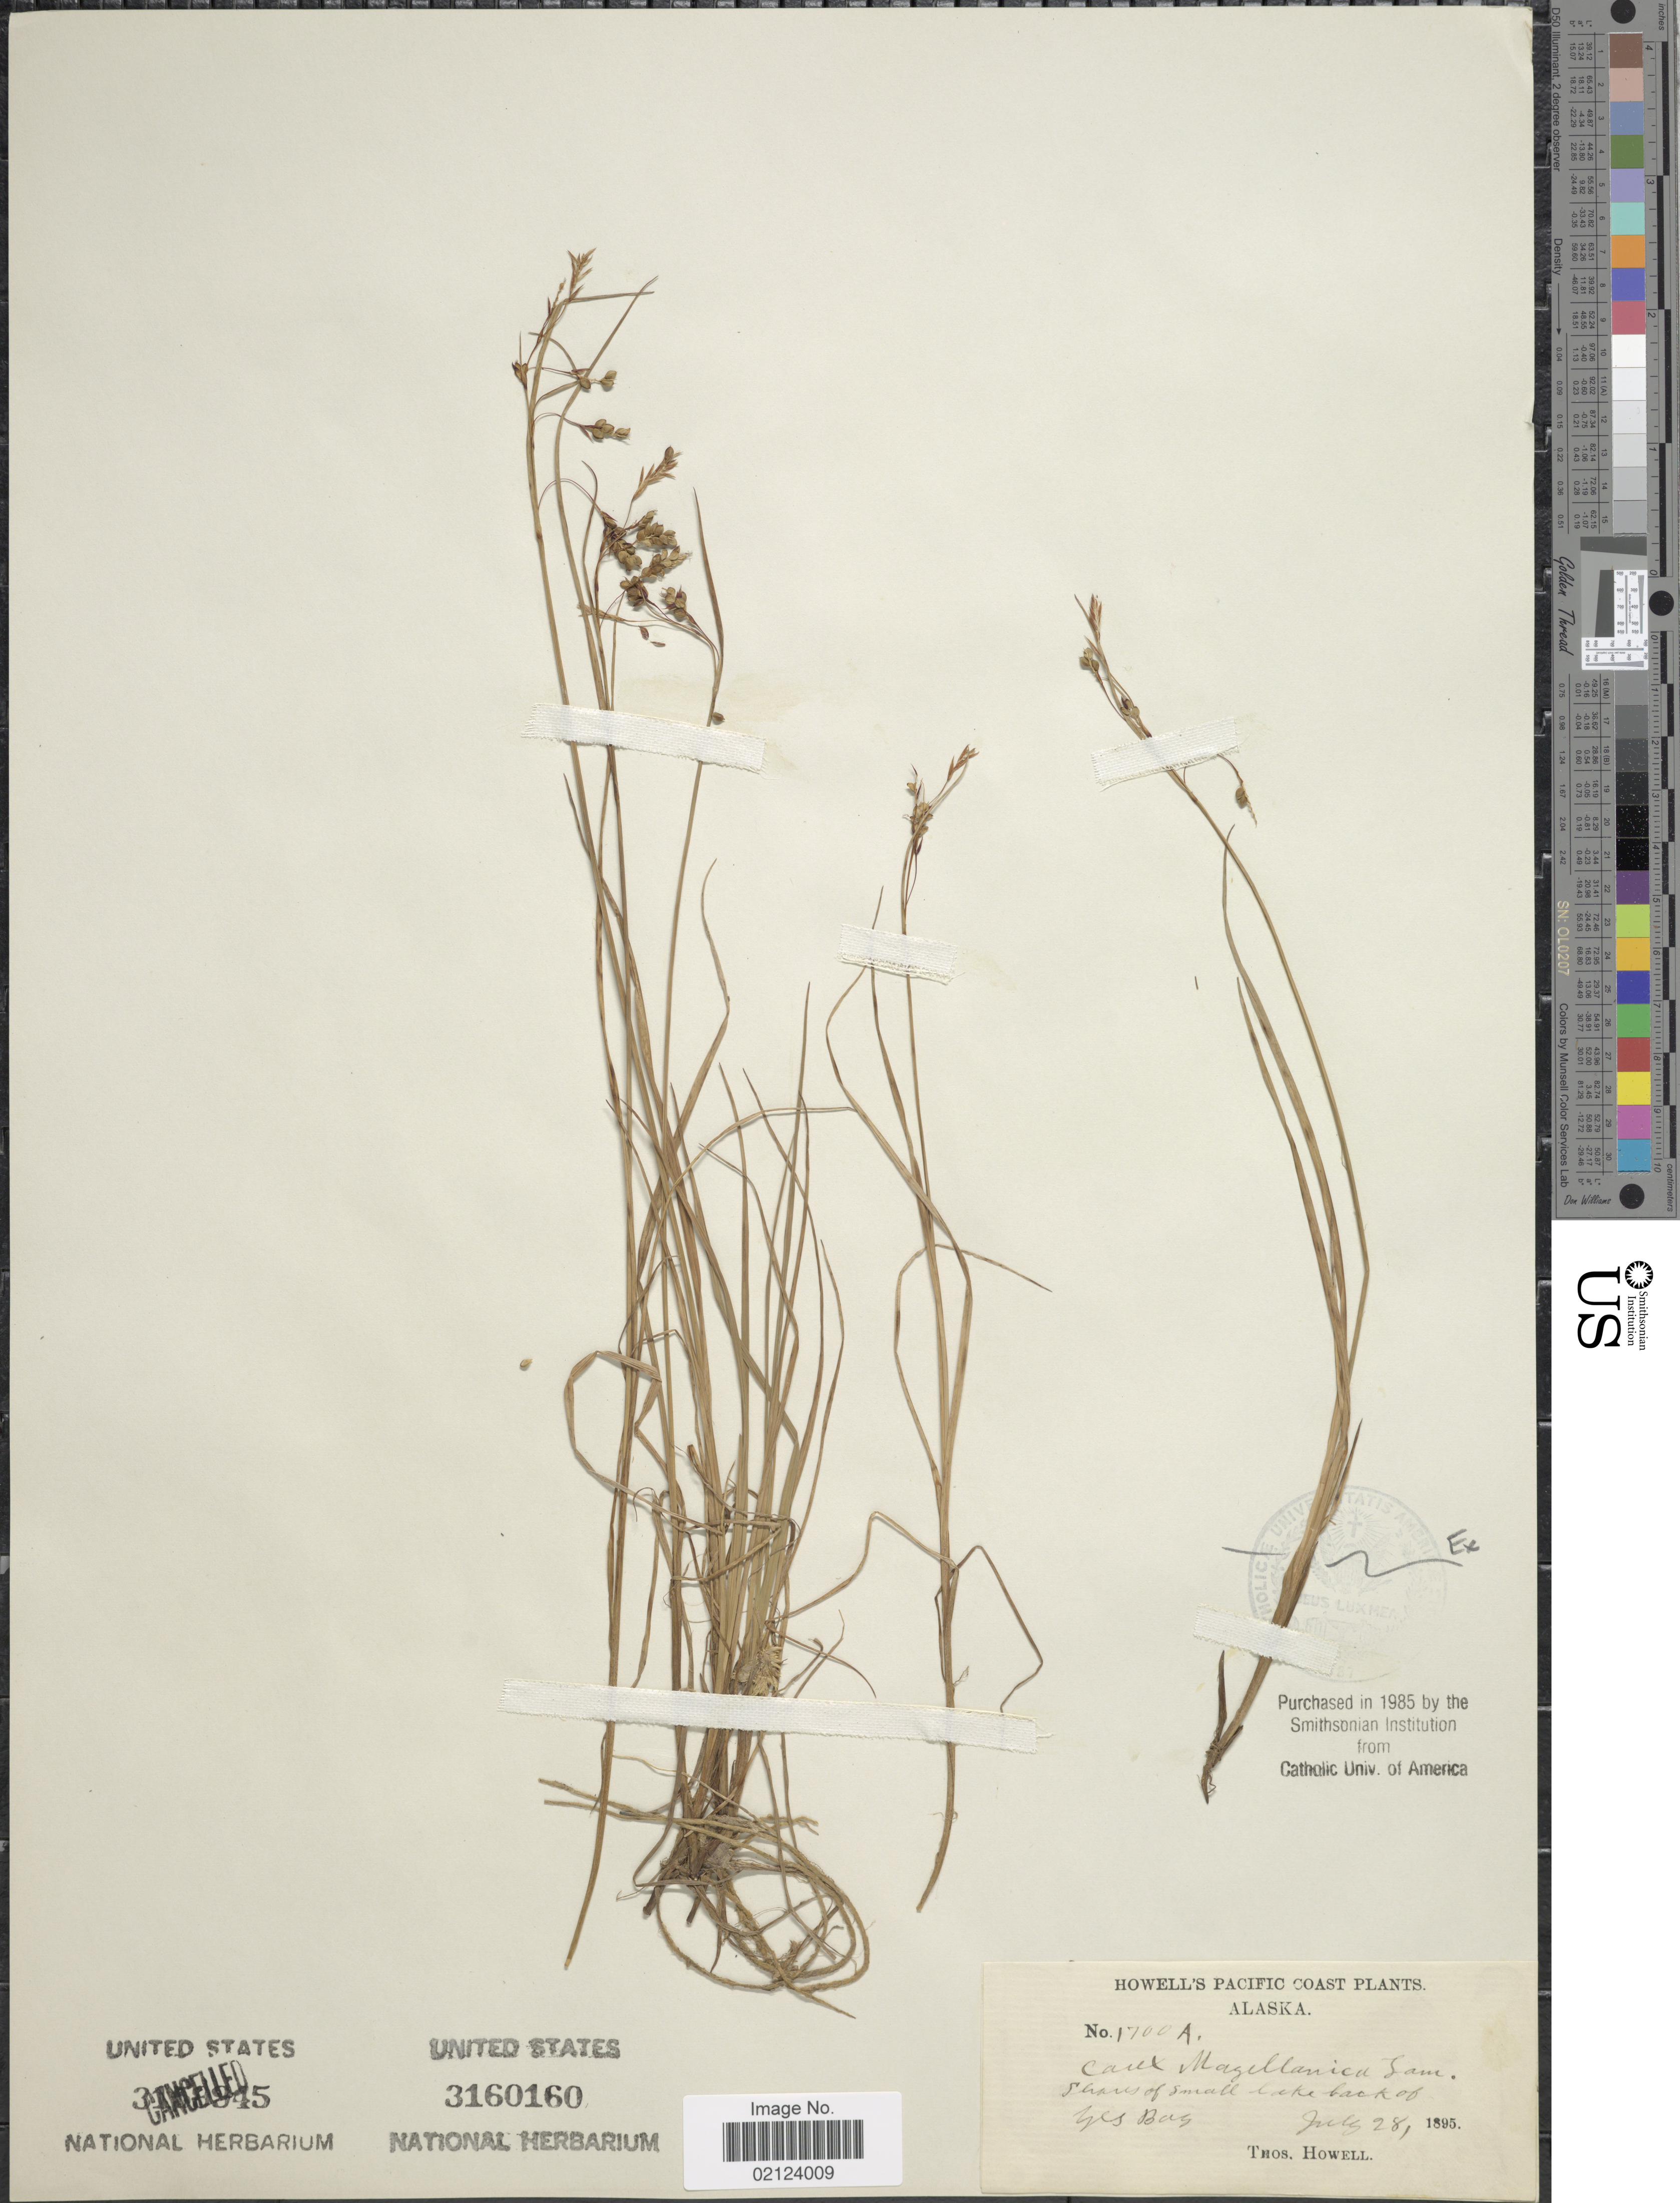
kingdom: Plantae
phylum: Tracheophyta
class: Liliopsida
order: Poales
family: Cyperaceae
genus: Carex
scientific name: Carex magellanica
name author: Lam.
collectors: T. Howell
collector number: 1700A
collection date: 1895-07-28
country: United States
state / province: Alaska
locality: Shores of small lake back of Yes Bay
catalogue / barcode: US 3160160